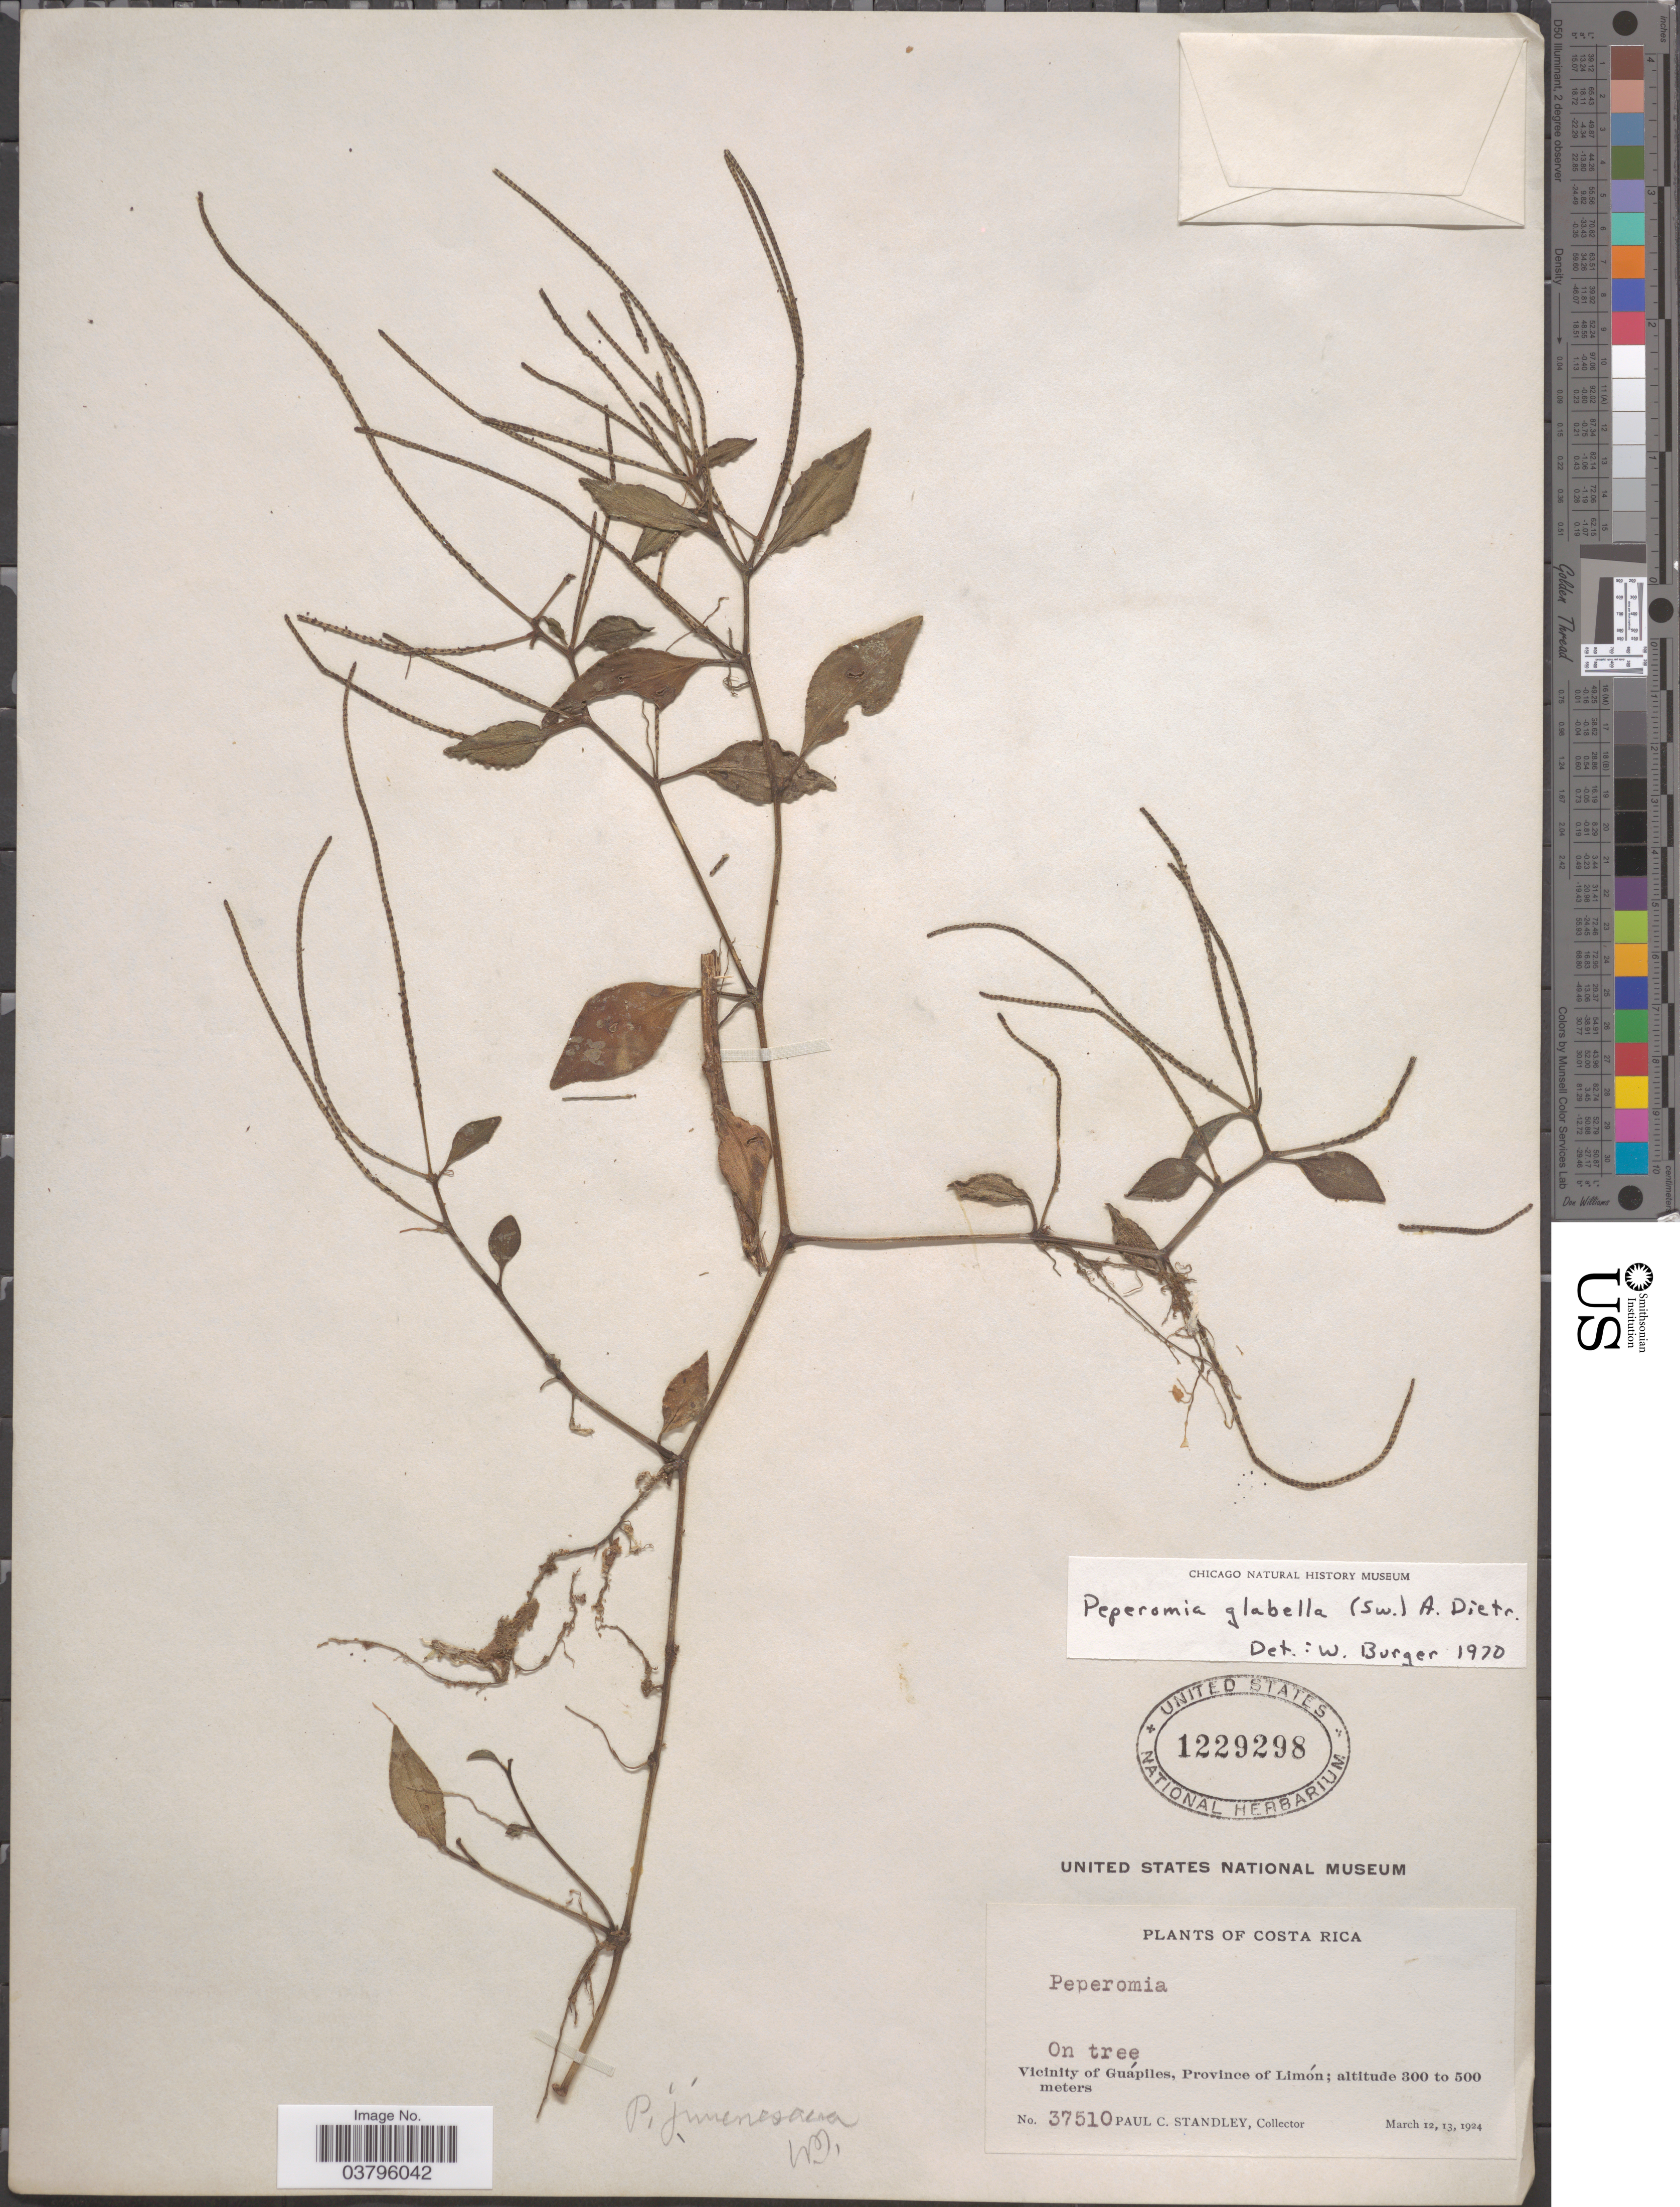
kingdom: Plantae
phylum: Tracheophyta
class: Magnoliopsida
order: Piperales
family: Piperaceae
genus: Peperomia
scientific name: Peperomia glabella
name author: (Sw.) A. Dietr.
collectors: P. C. Standley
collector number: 37510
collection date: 1924-03-12/1924-03-13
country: Costa Rica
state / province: Limón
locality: Vicinity of Guápiles.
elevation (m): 300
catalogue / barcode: US 1229298